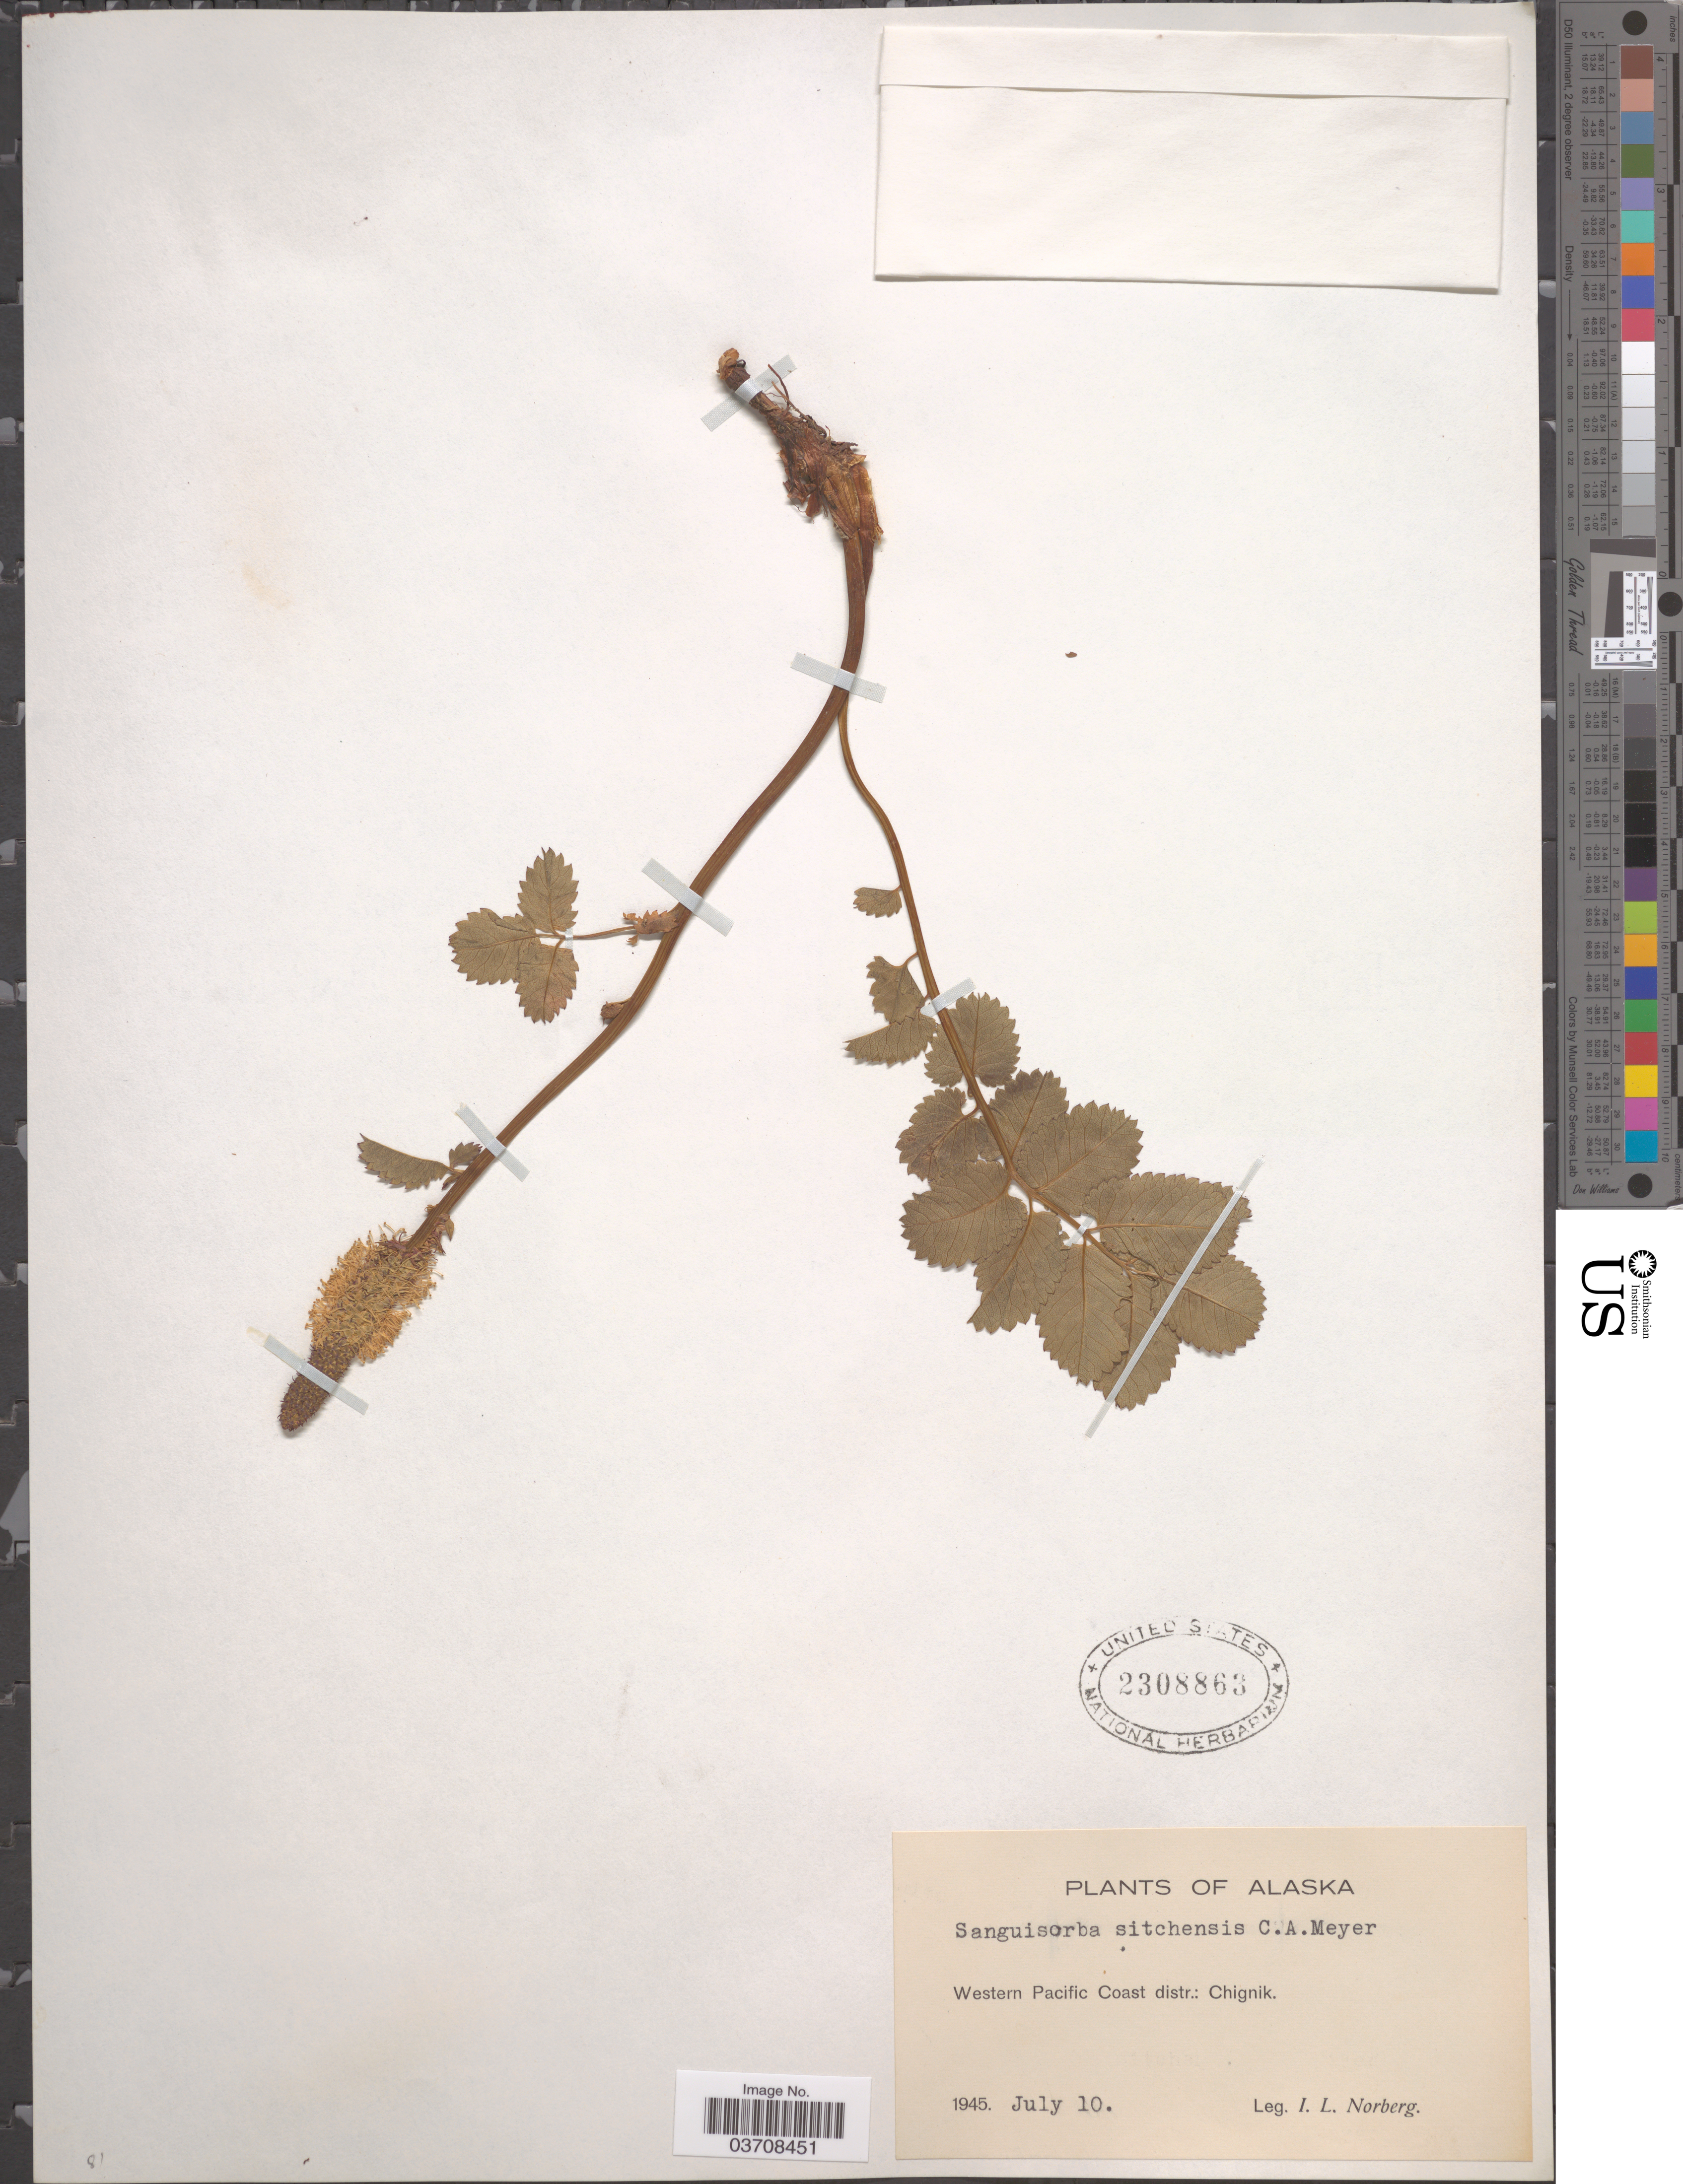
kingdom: Plantae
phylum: Tracheophyta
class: Magnoliopsida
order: Rosales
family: Rosaceae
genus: Sanguisorba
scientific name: Sanguisorba stipulata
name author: Raf.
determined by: Strong, Mark T., (BOT), Smithsonian Institution - National Museum of Natural History (UNITED STATES)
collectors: I. Norberg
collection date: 1945-07-10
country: United States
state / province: Alaska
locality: Western Pacific Coast distr.: Chignik.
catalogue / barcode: US 2308863